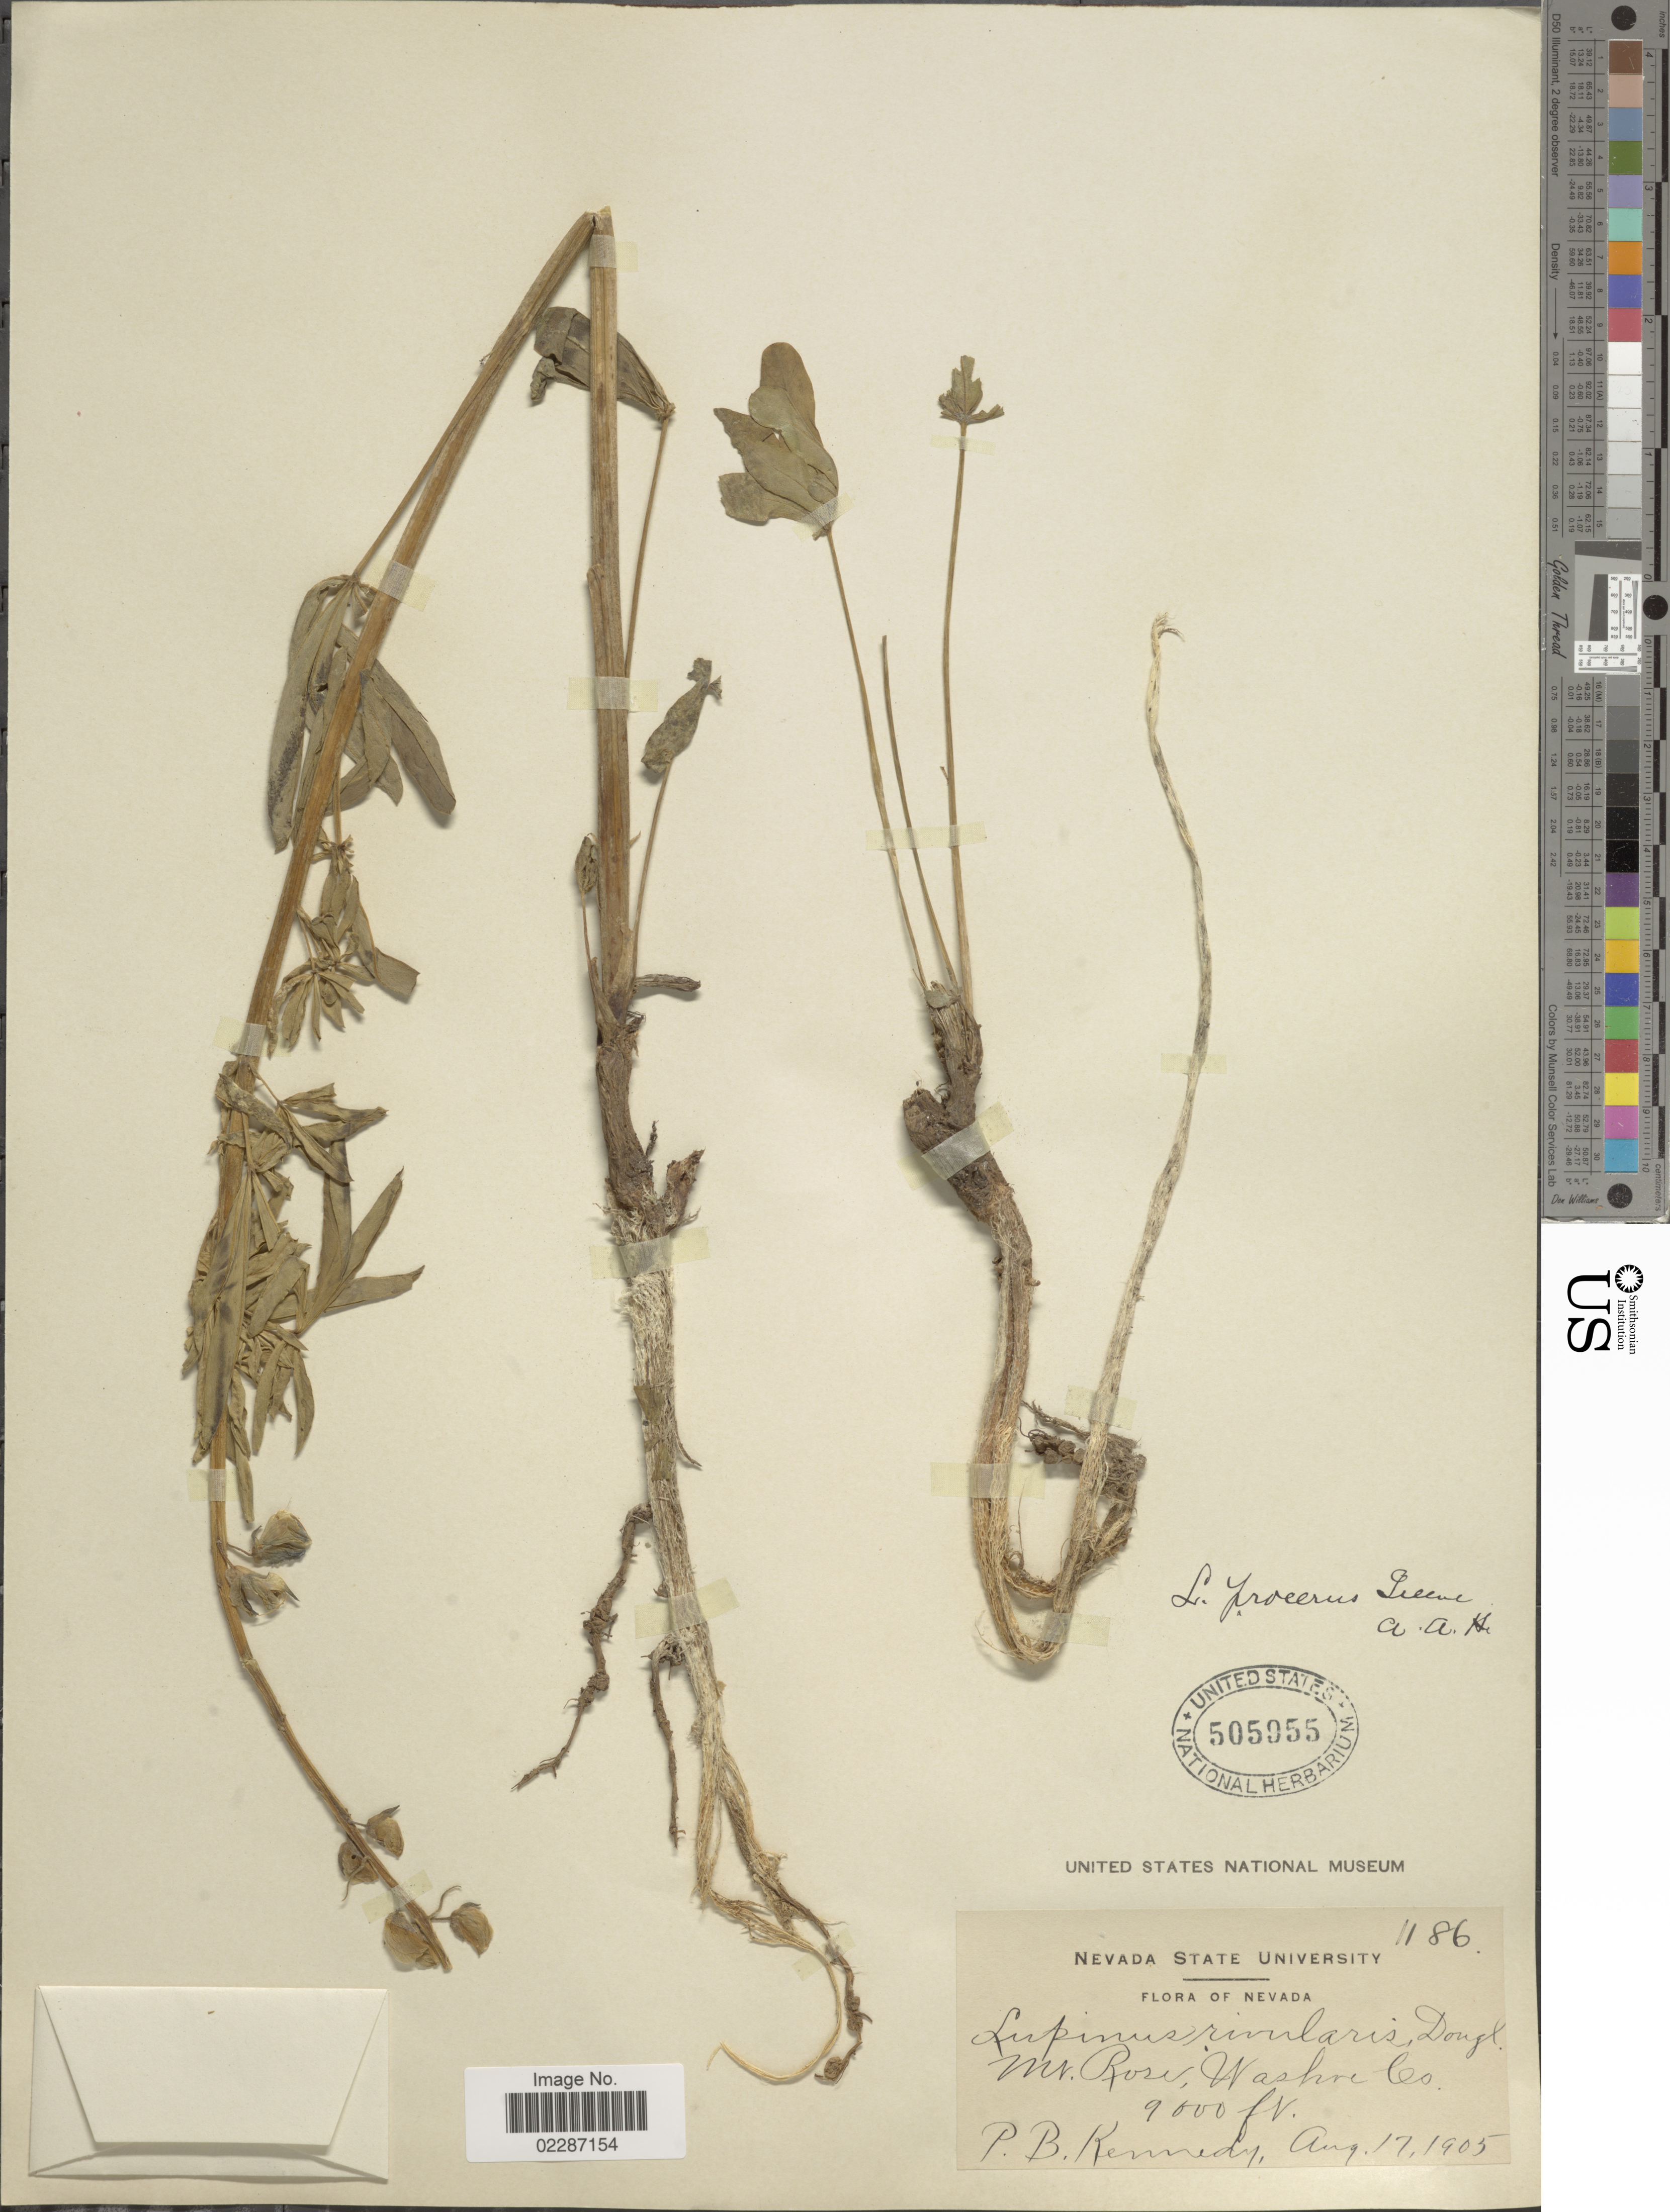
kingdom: Plantae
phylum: Tracheophyta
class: Magnoliopsida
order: Fabales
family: Fabaceae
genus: Lupinus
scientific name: Lupinus procerus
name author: Greene ex A. Heller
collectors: P. B. Kennedy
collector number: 1186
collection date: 1905-08-17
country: United States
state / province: Nevada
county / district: Washoe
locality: Mt. Rose, Washoe Co.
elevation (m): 2743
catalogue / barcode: US 505955